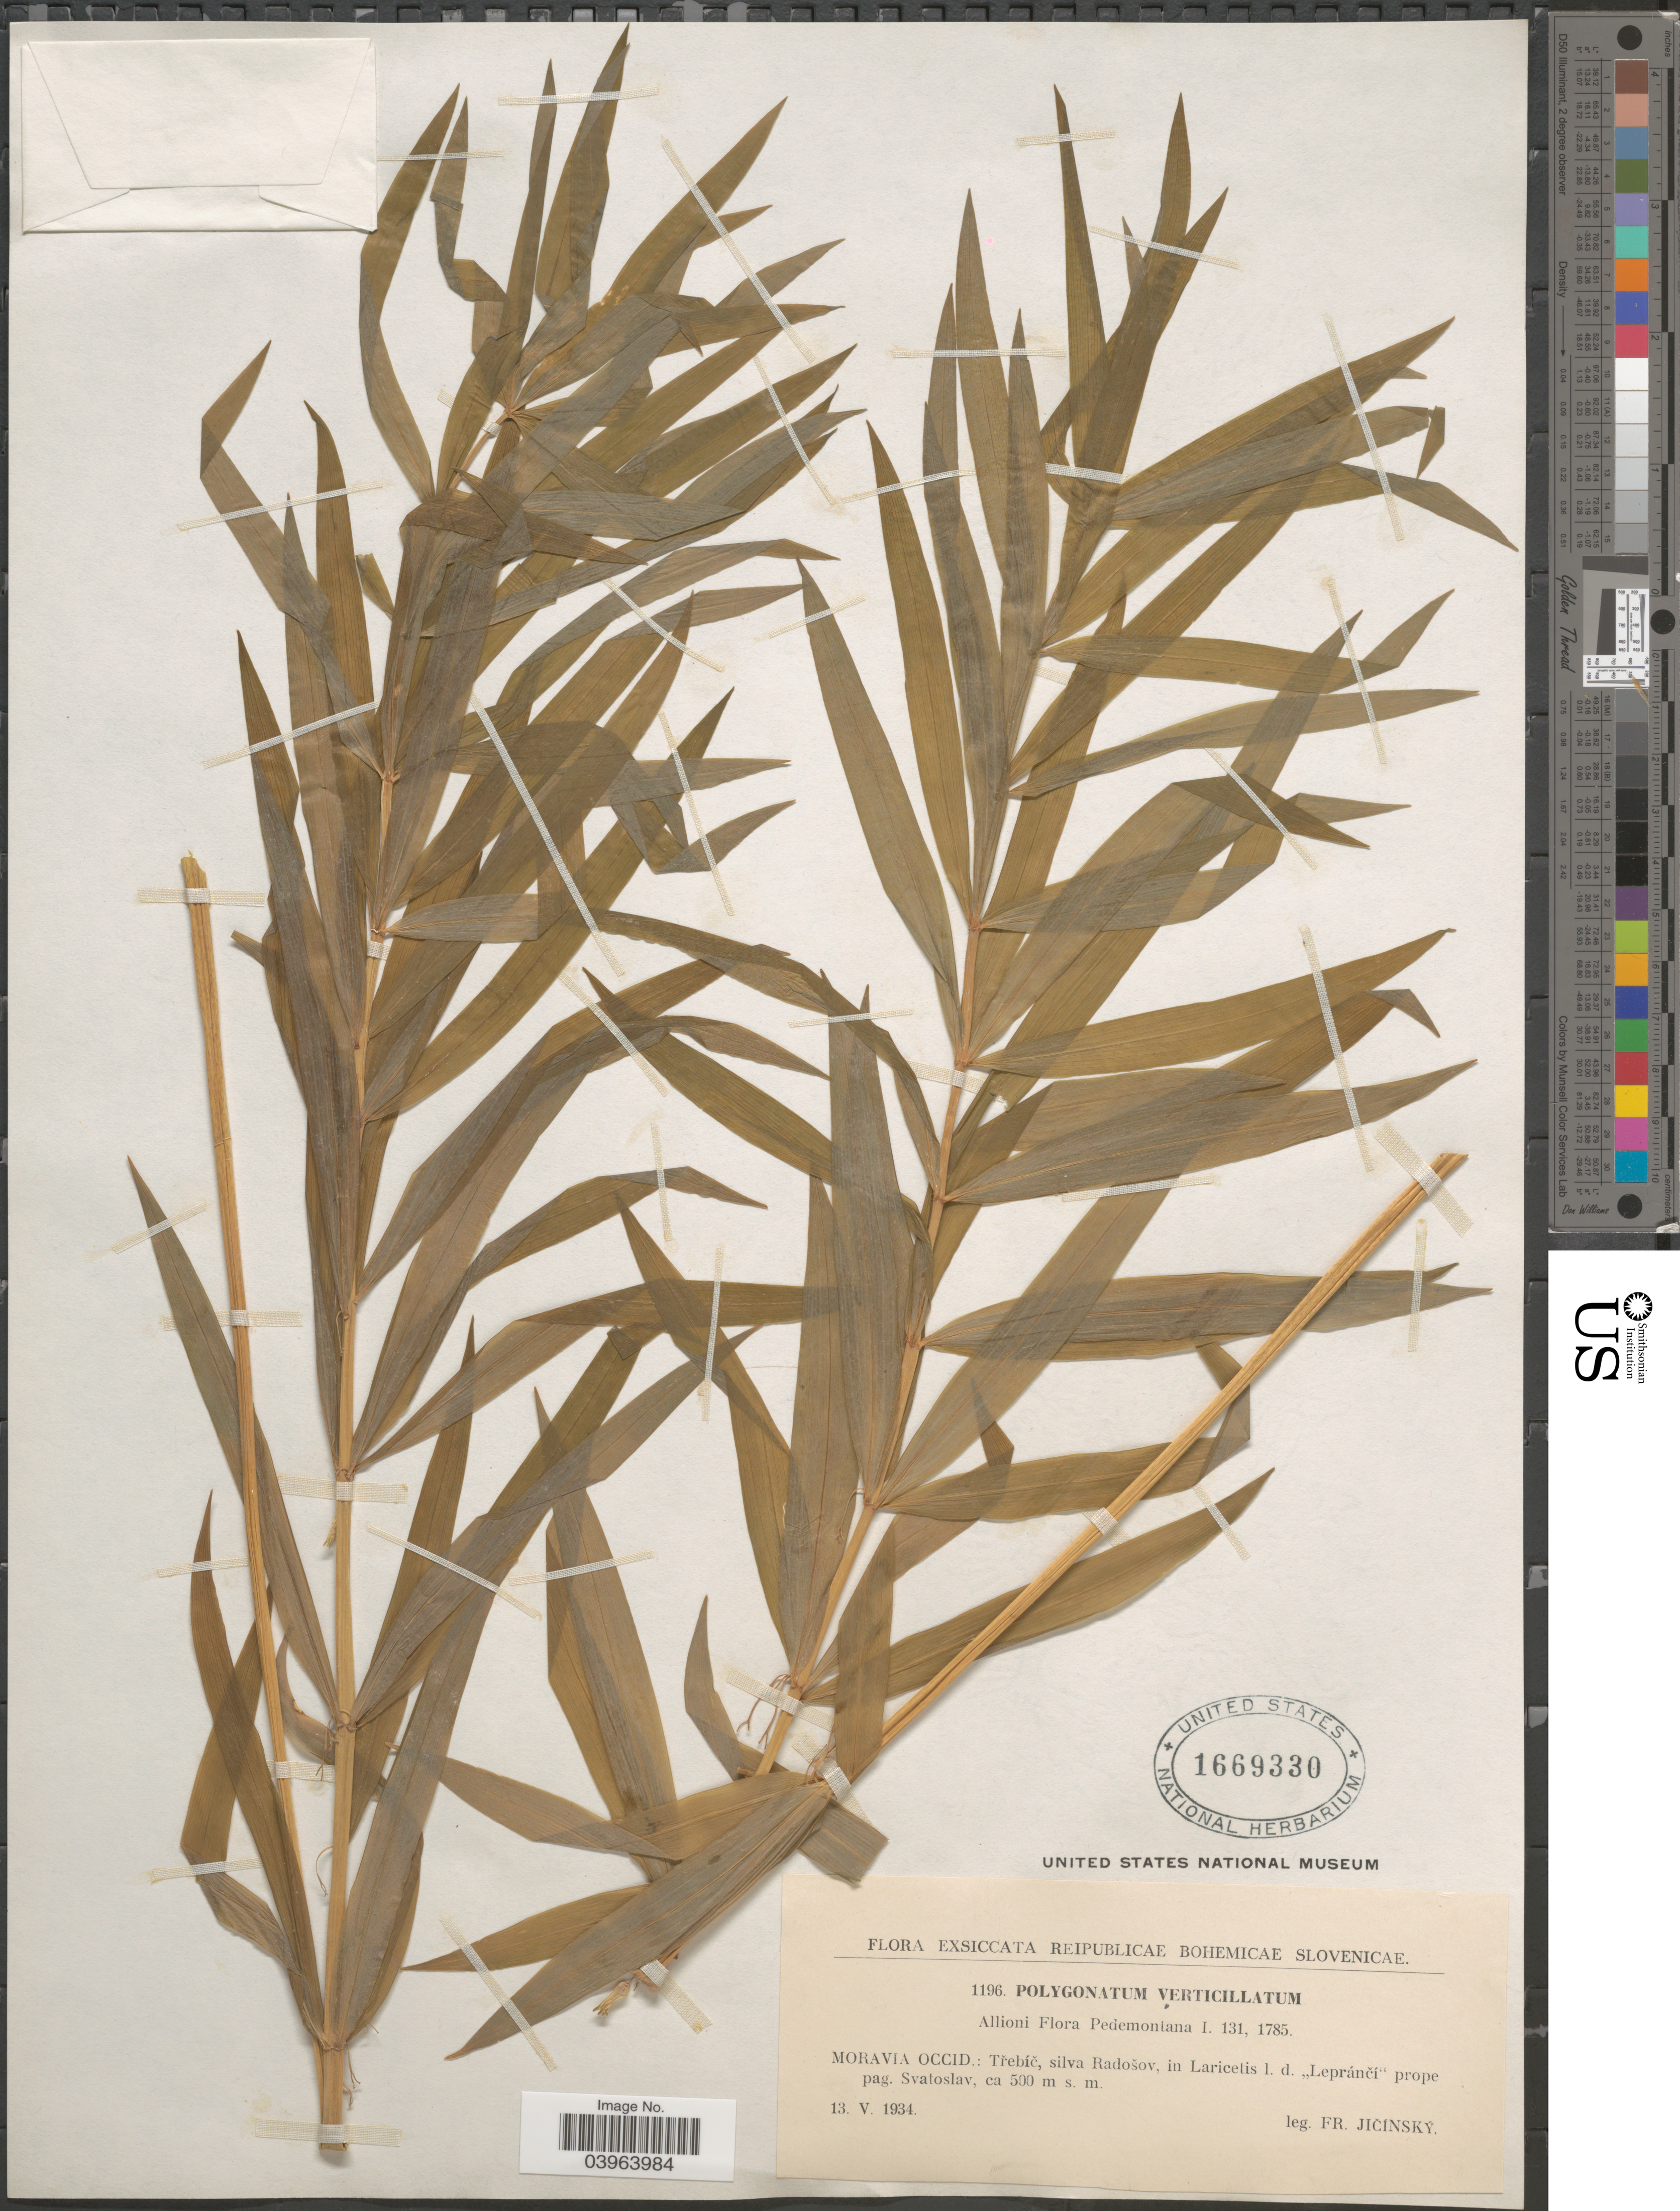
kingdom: Plantae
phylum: Tracheophyta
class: Liliopsida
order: Asparagales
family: Asparagaceae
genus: Polygonatum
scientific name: Polygonatum verticillatum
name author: (L.) All.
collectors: F. Jicinsky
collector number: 1196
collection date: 1934-05-13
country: Czechia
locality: Reipublicae Bohemicae Slovenicae. Moravia Occid.: Třebíč, silva Radošov, in Laricetis, l. d. ,,Lepránčí' prope pag. Svatoslav.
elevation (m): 500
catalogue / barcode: US 1669330